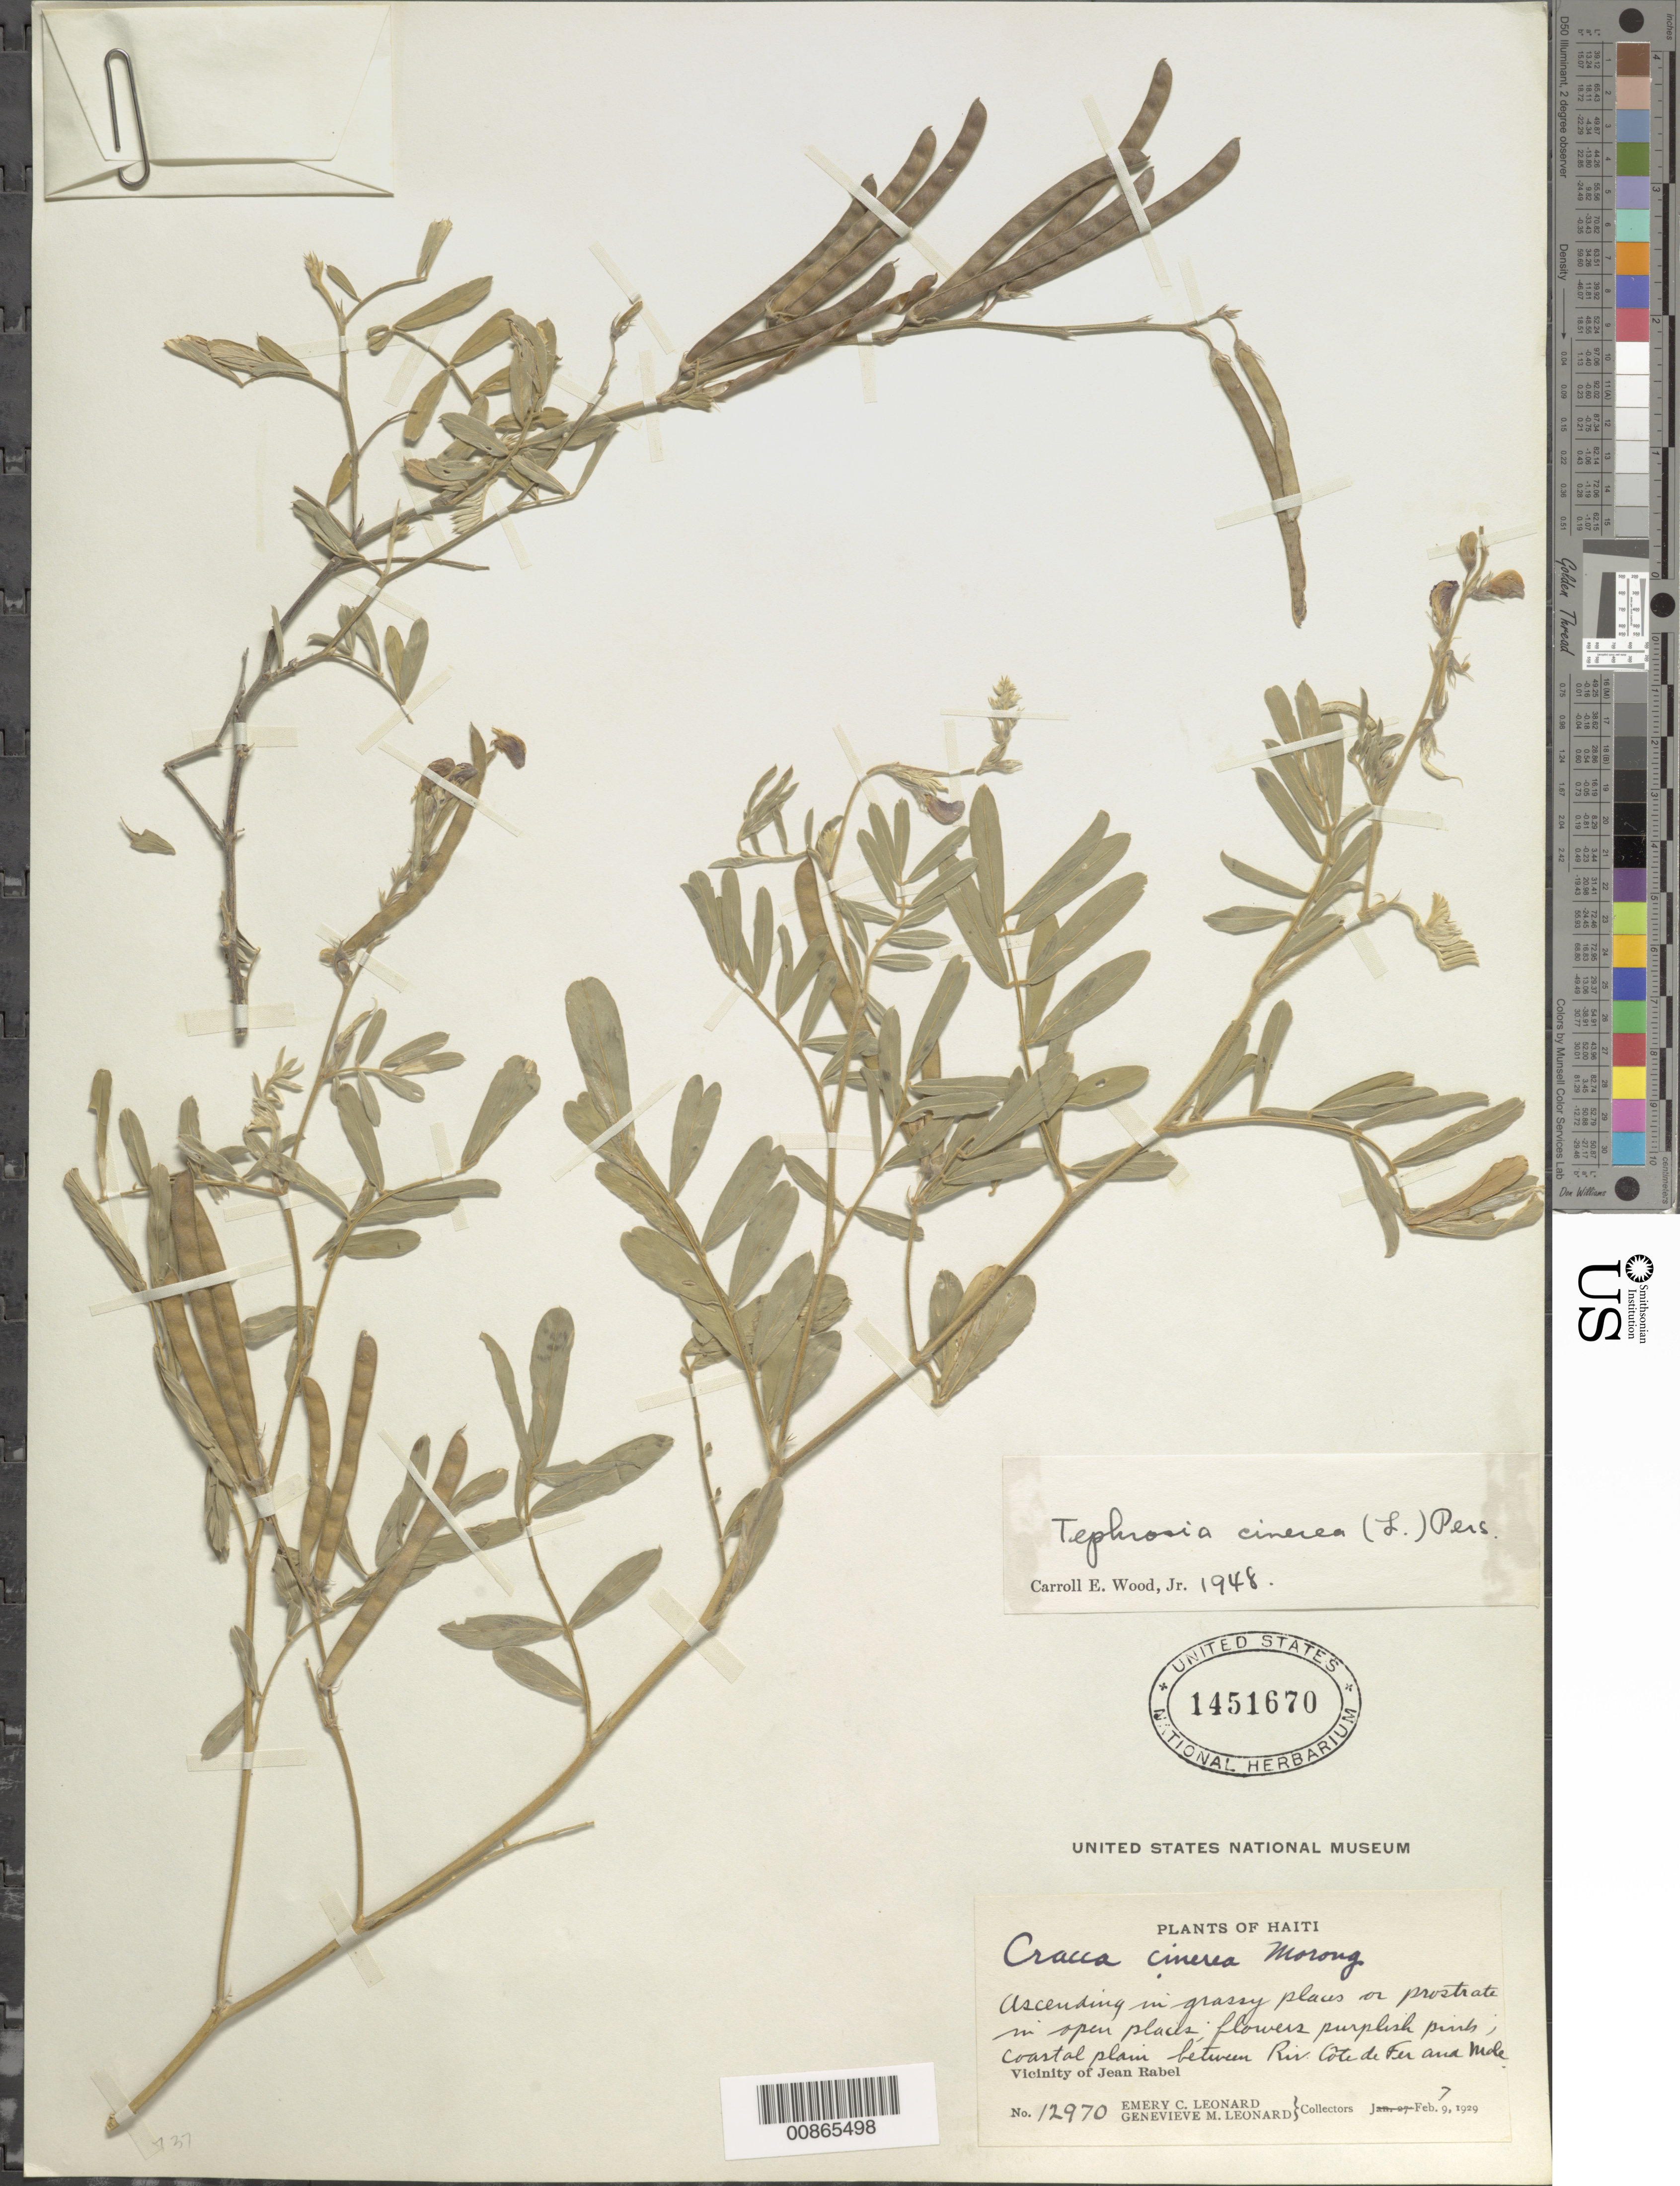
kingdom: Plantae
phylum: Tracheophyta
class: Magnoliopsida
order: Fabales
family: Fabaceae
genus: Tephrosia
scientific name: Tephrosia cinerea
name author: (L.) Pers.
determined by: Wood, C. E., Jr.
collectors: E. C. Leonard & G. M. Leonard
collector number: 12970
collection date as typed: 07 Feb 1929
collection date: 1929-02-07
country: Haiti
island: Hispaniola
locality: Vicinity of Jean Rabel. Coastal plain between Riv.Côte-de-Fer and Mole.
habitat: Ascending in grassy places or prostrate. In open places. Coastal plain.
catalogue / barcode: US 1451670